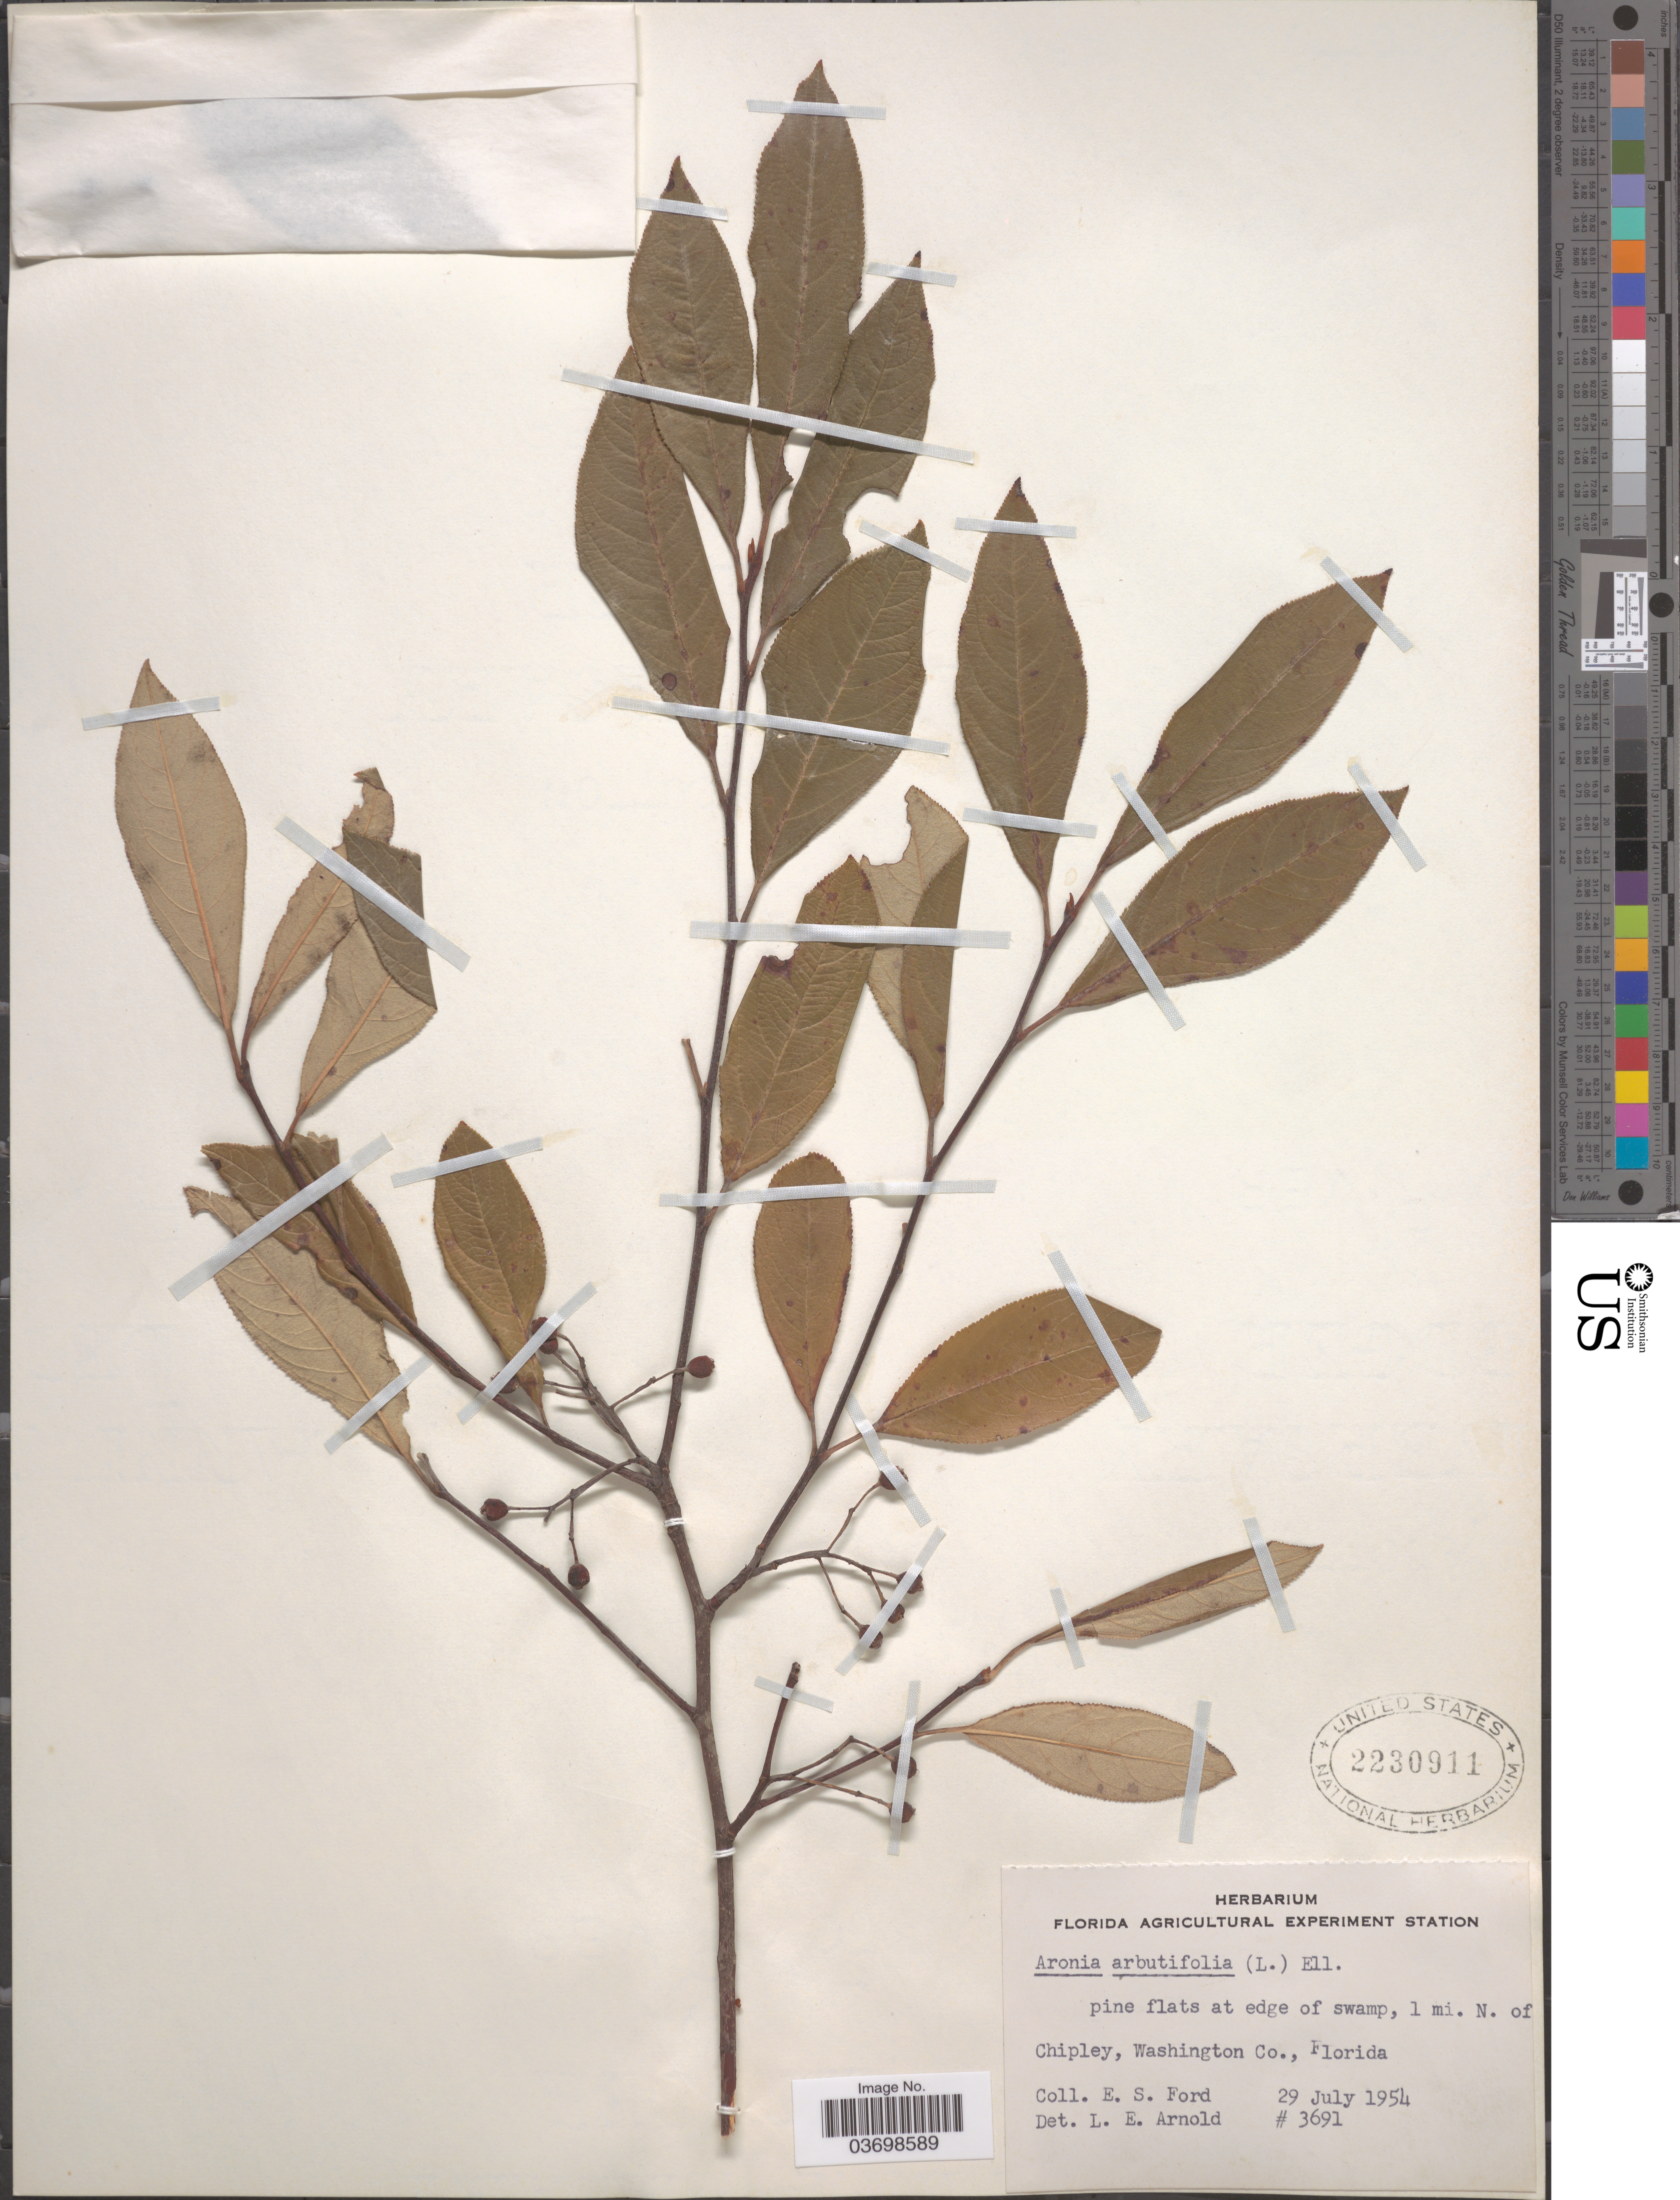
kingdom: Plantae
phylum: Tracheophyta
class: Magnoliopsida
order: Rosales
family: Rosaceae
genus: Aronia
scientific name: Aronia arbutifolia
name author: (L.) Pers.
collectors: E. Ford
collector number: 3691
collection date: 1954-07-29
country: United States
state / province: Florida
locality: Pine flats at edge of camp, 1 mi. N. of Chipley, Washington Co.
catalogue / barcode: US 2230911